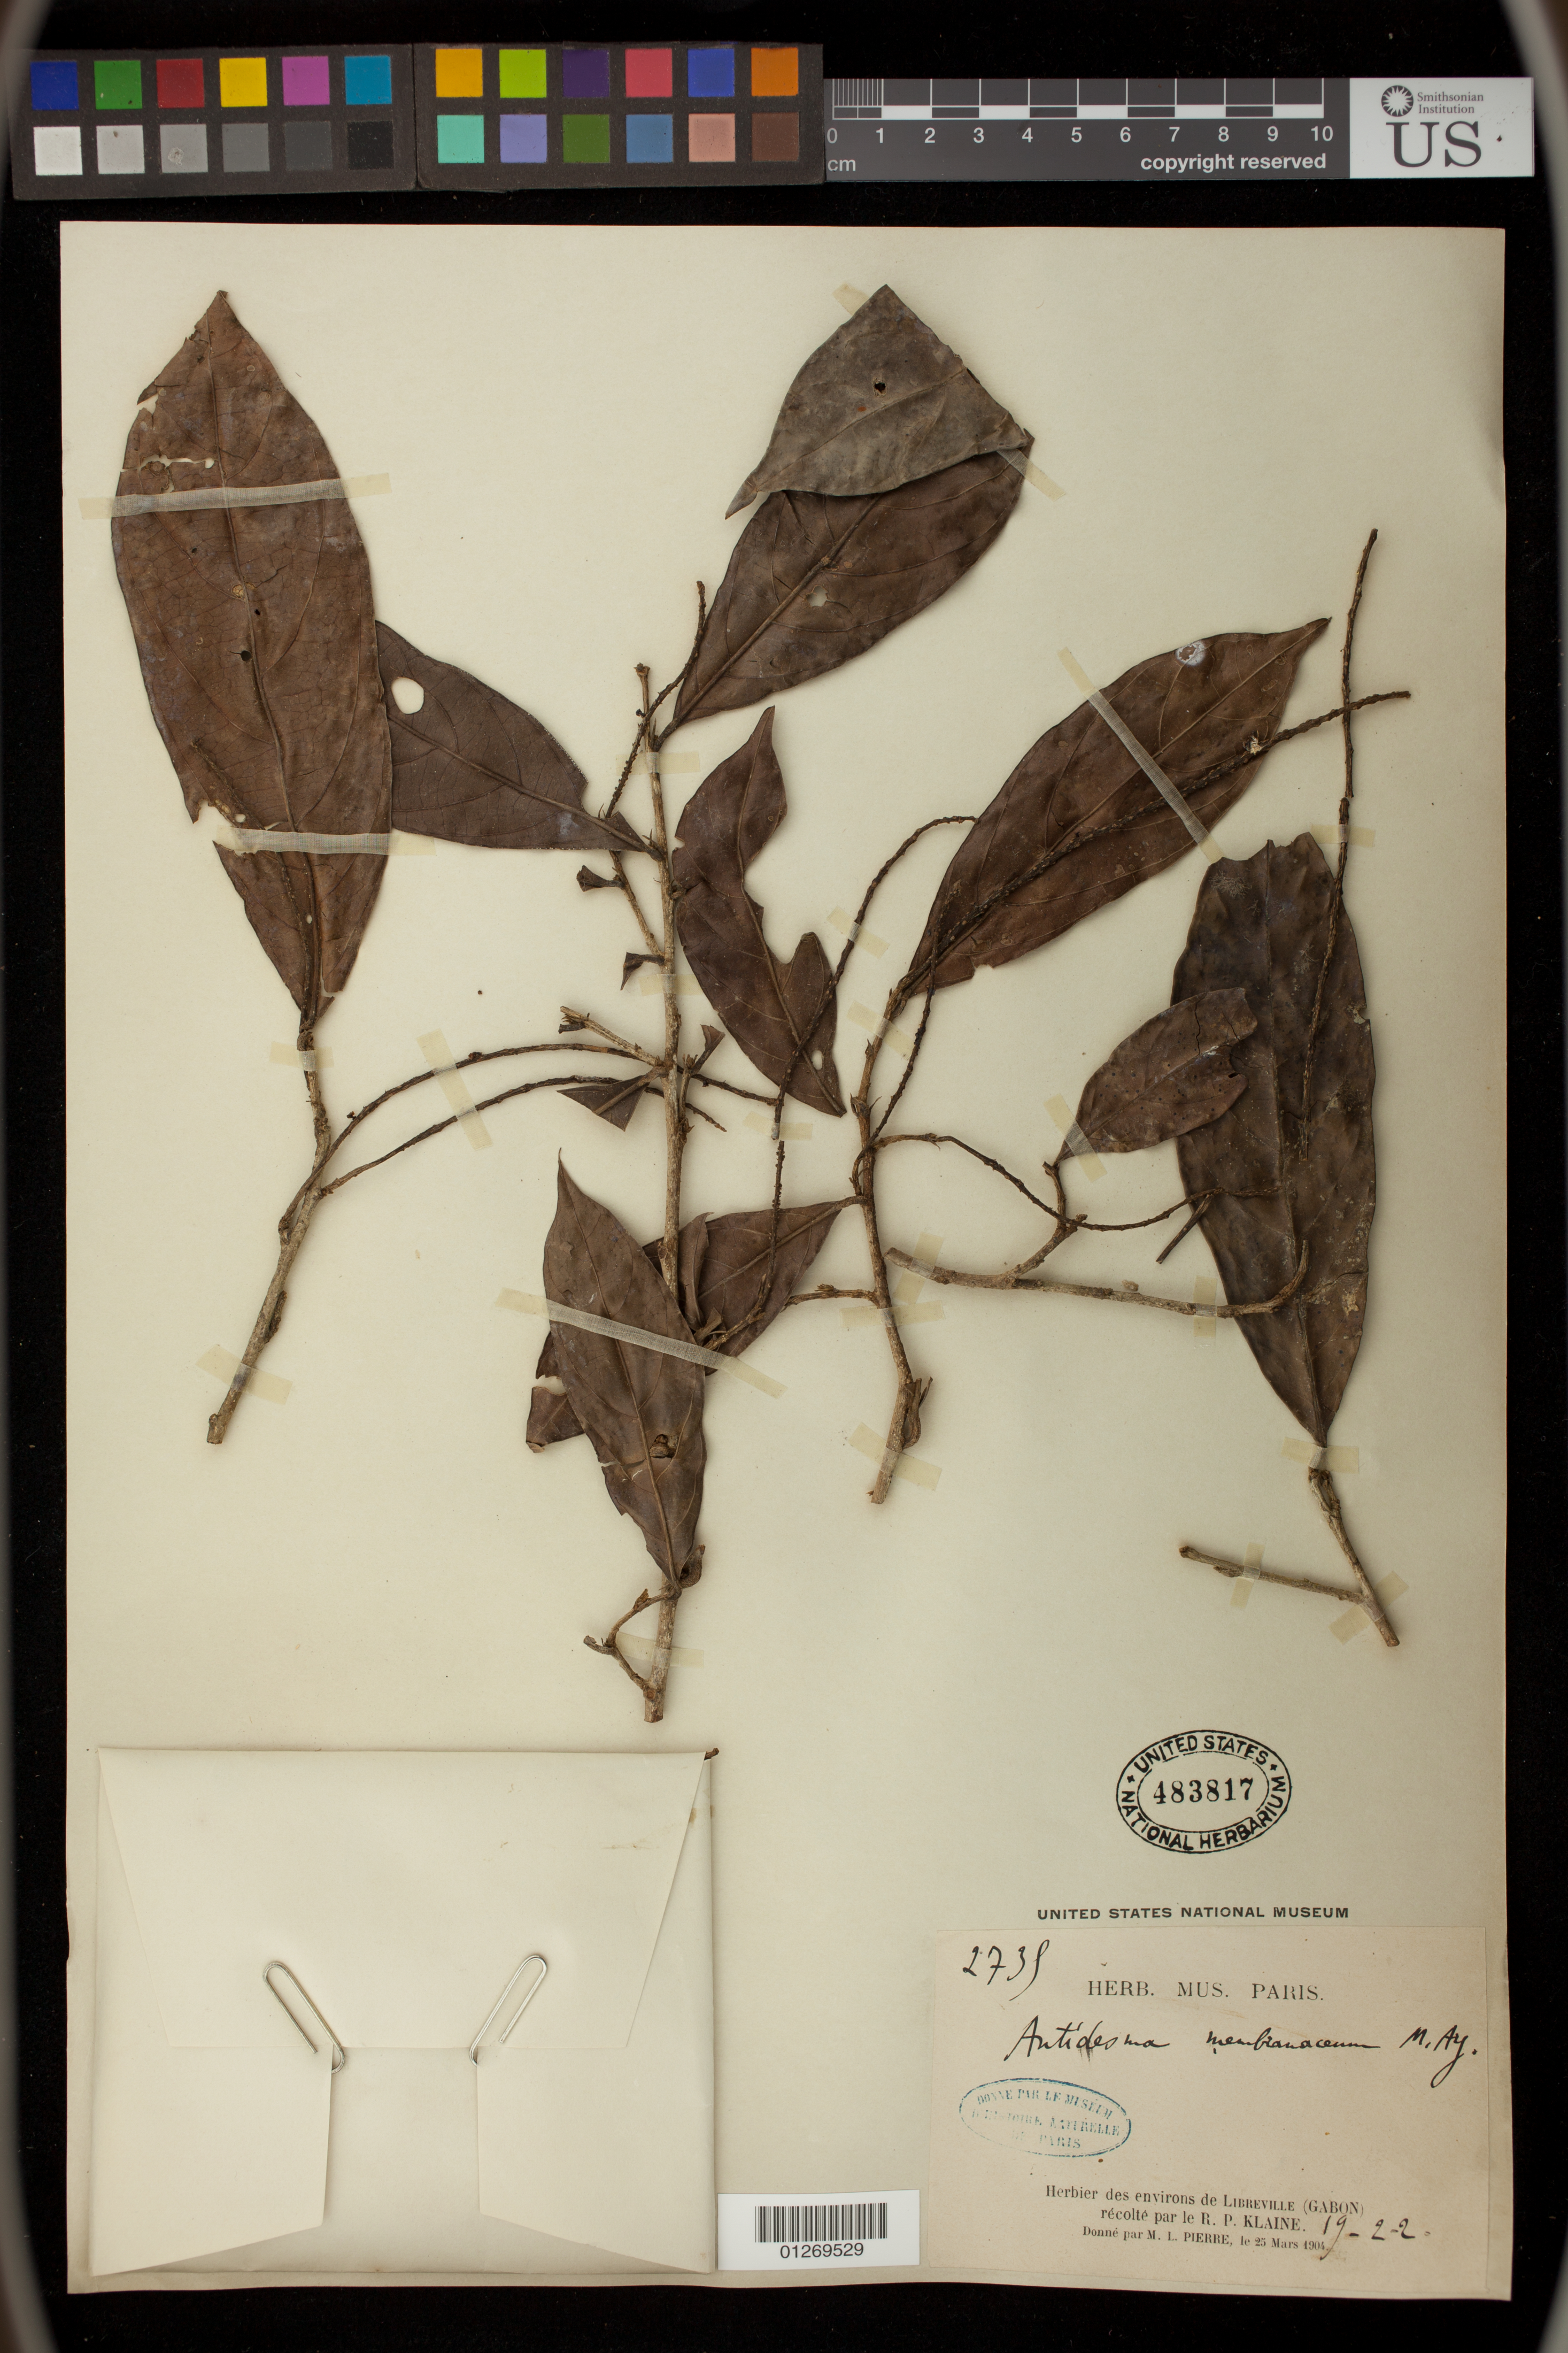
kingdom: Plantae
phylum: Tracheophyta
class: Magnoliopsida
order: Malpighiales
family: Phyllanthaceae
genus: Antidesma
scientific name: Antidesma membranaceum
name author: Müll. Arg.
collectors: R. Klaine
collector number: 2738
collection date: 1902-02-19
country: Gabon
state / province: Estuaire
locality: Libreville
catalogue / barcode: US 483817